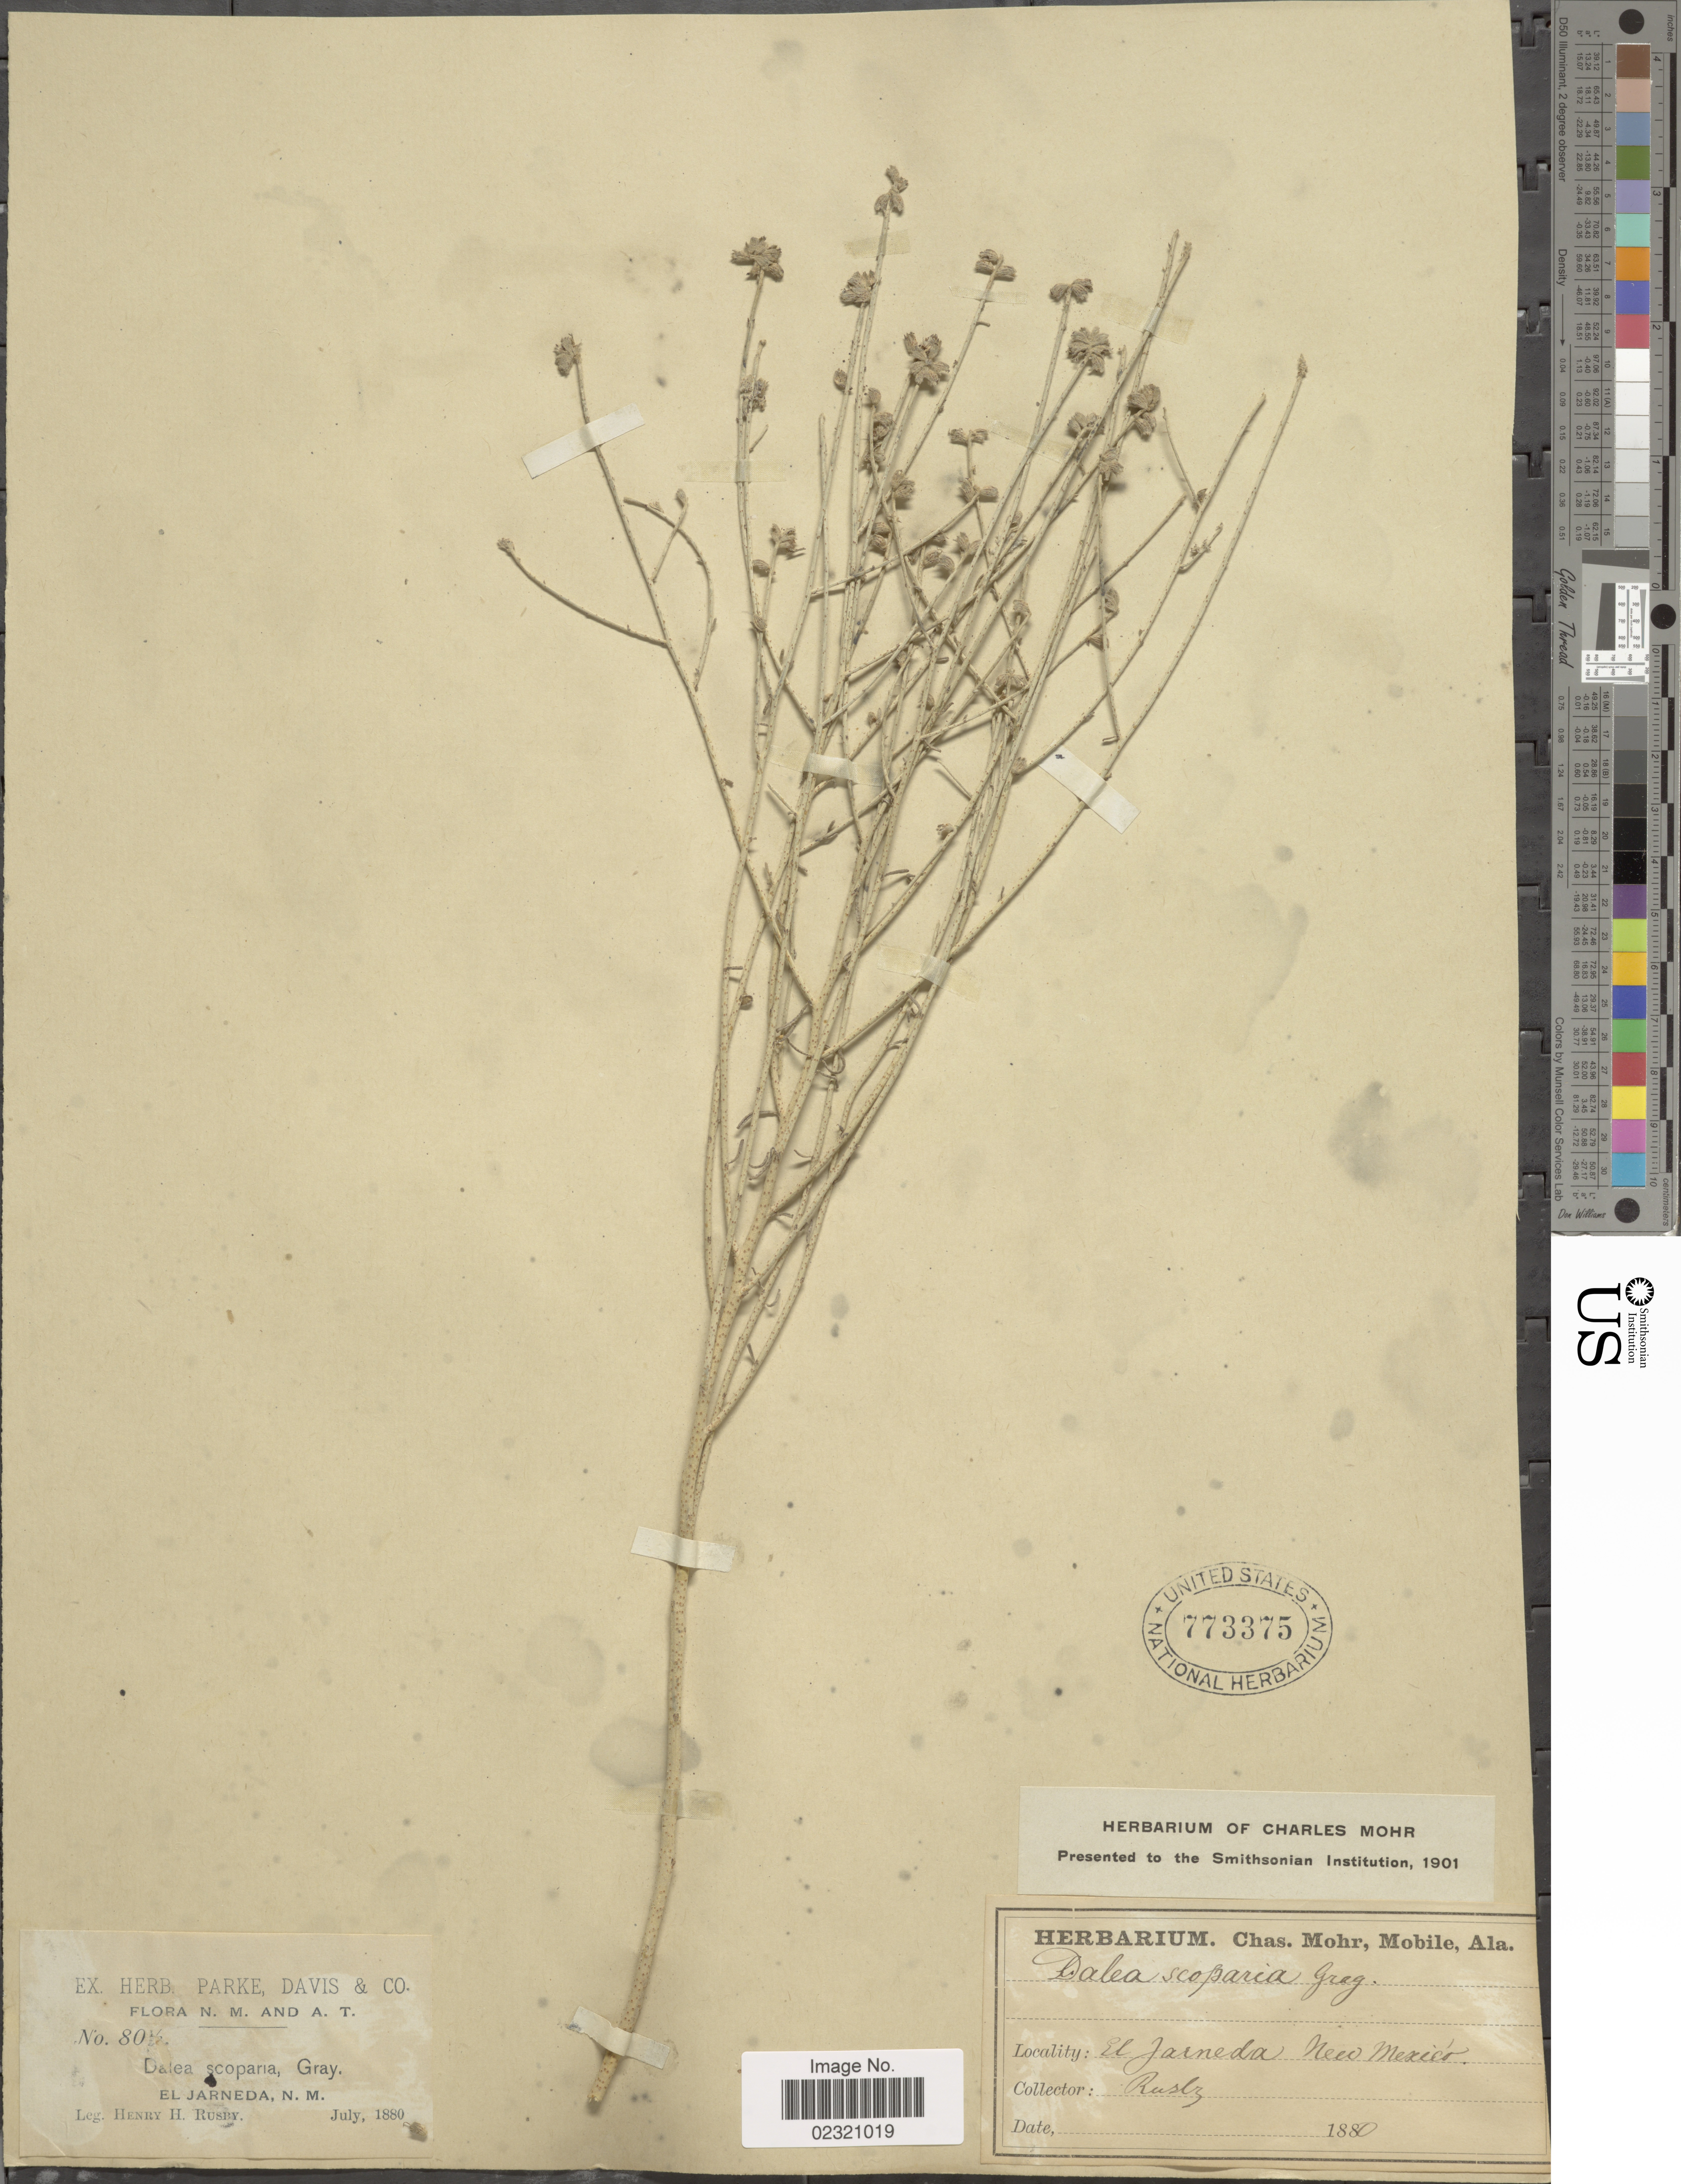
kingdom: Plantae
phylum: Tracheophyta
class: Magnoliopsida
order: Fabales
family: Fabaceae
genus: Psorothamnus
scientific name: Psorothamnus scoparius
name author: (A. Gray) Rydb.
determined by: Strong, M. T., (US), Smithsonian Institution - National Museum of Natural History (UNITED STATES)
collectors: H. H. Rusby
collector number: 80 1/2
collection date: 1880-07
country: United States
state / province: New Mexico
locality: El Jarneda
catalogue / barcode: US 773375